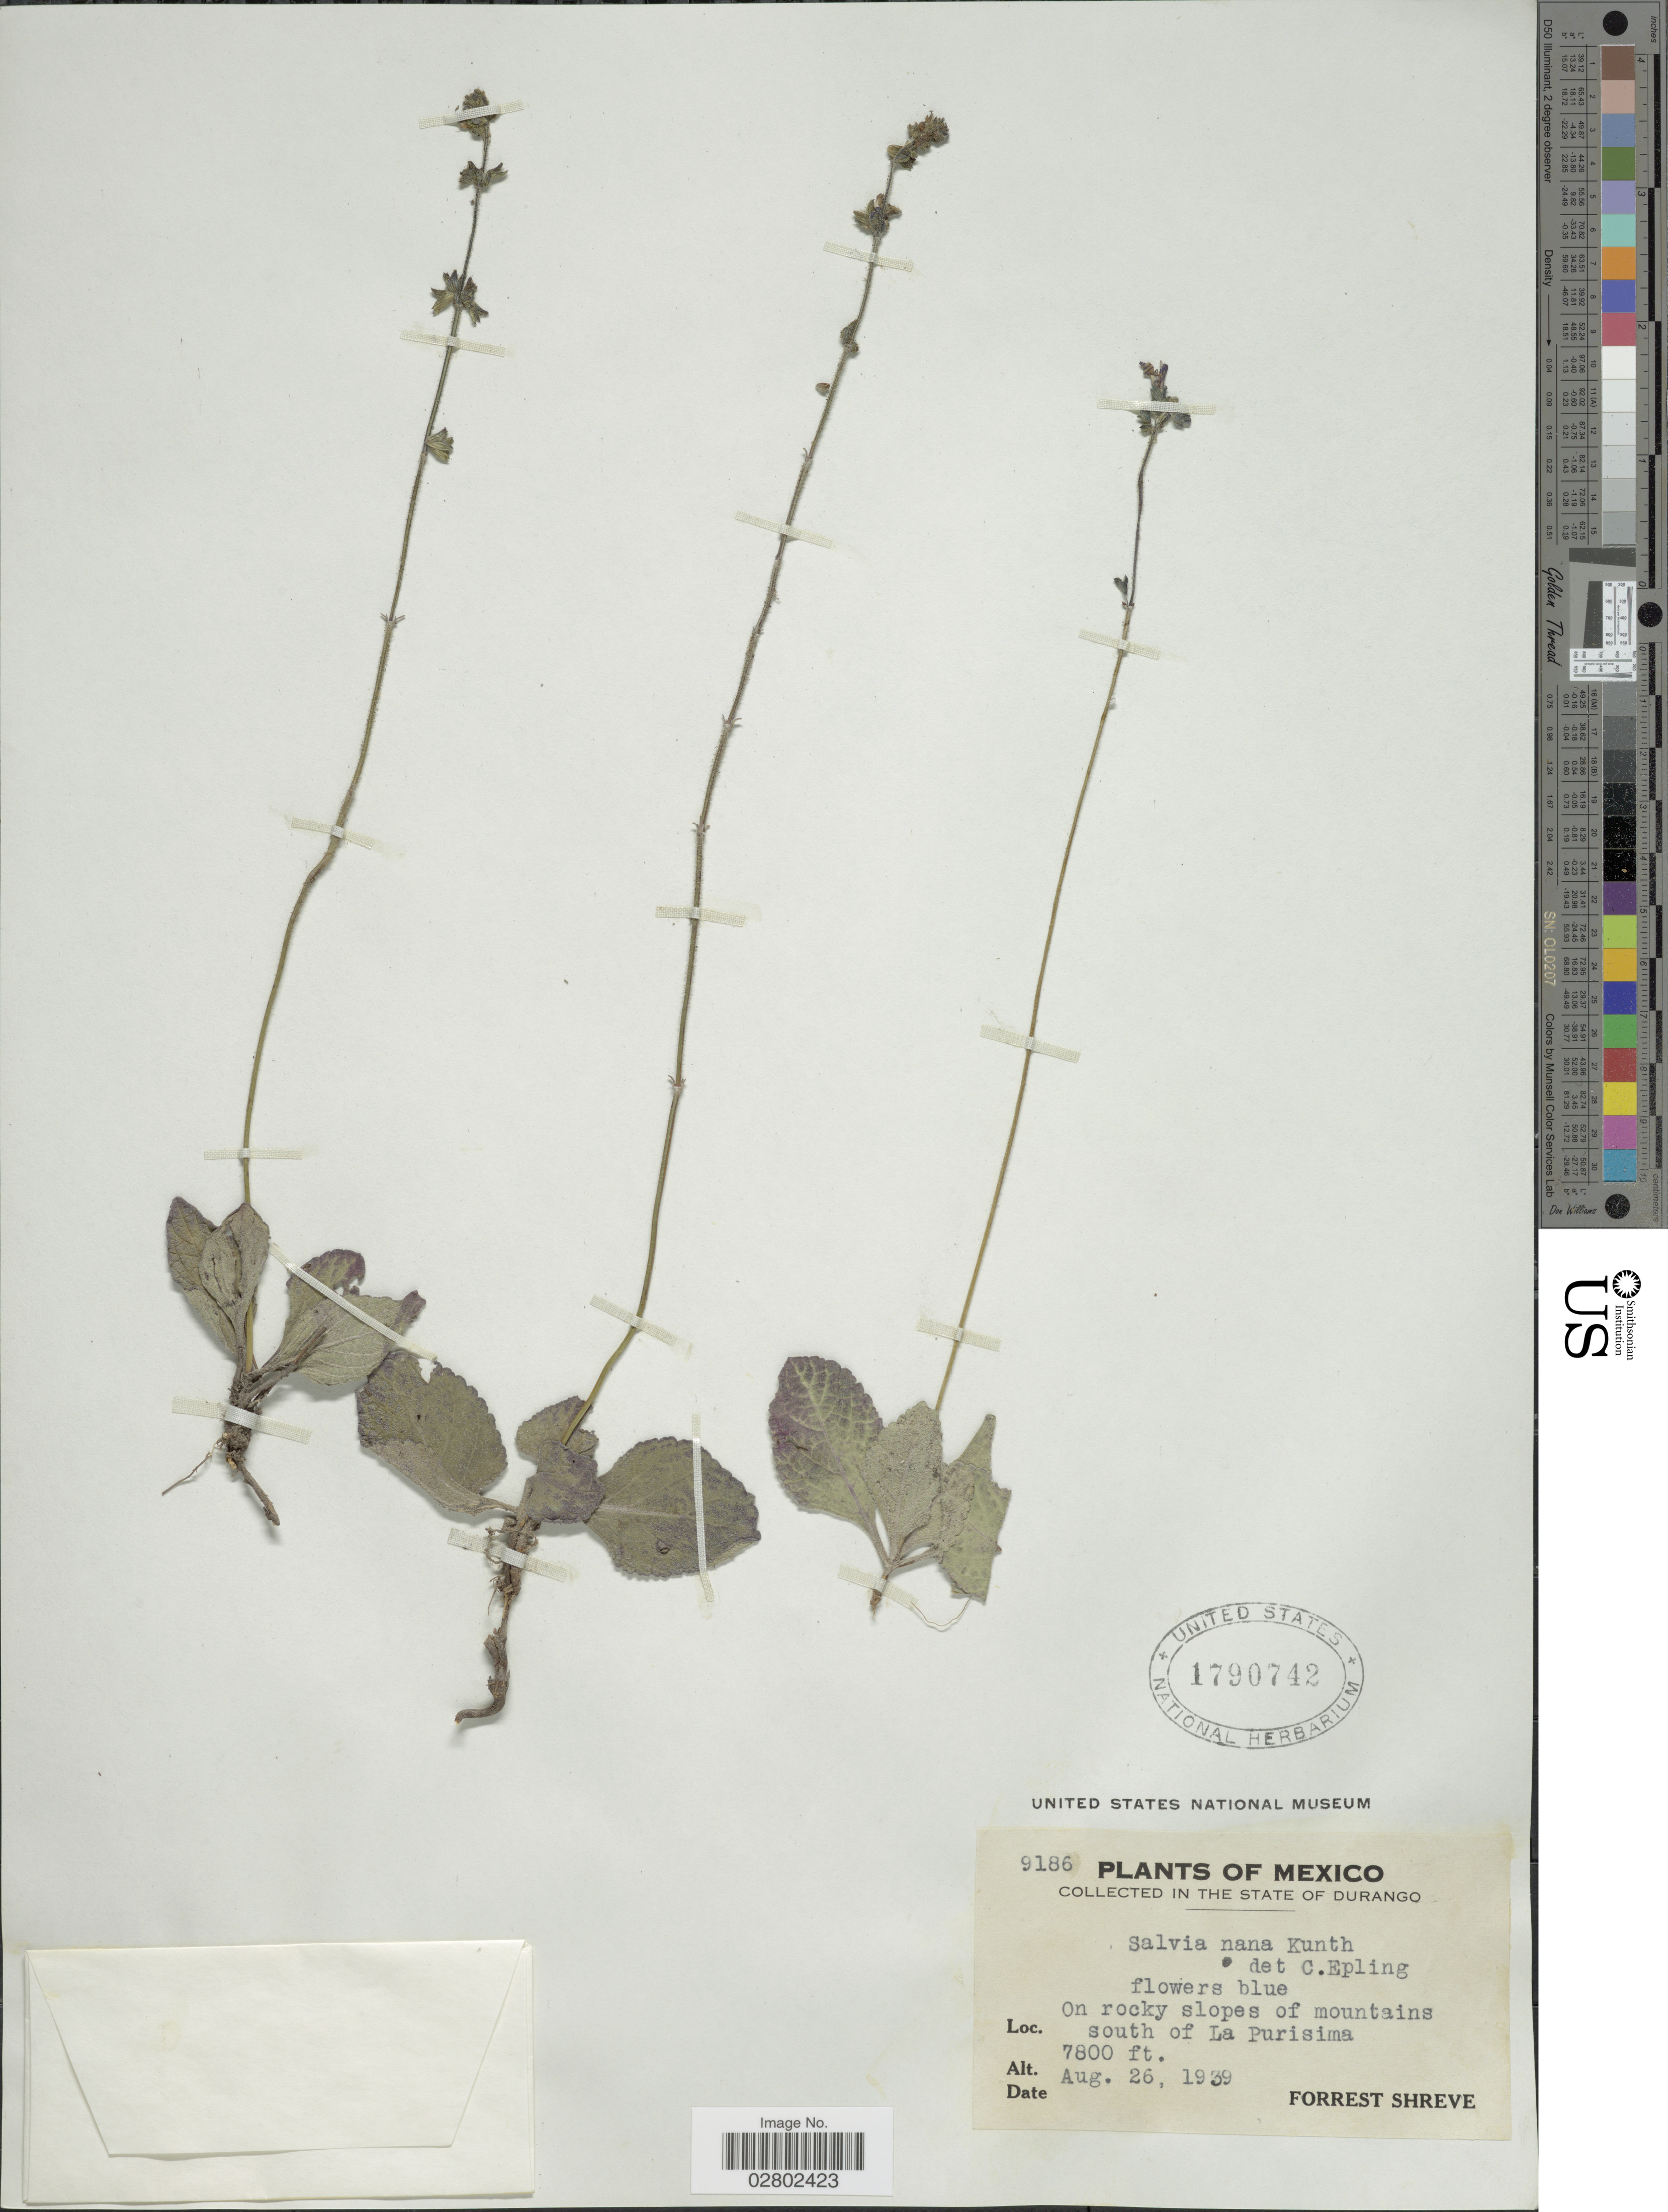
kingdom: Plantae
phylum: Tracheophyta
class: Magnoliopsida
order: Lamiales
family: Lamiaceae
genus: Salvia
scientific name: Salvia nana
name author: Kunth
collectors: F. Shreve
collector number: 9186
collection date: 1939-08-26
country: Mexico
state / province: Durango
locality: On rocky slopes of mountains south of La Purisima.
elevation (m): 2377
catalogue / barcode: US 1790742